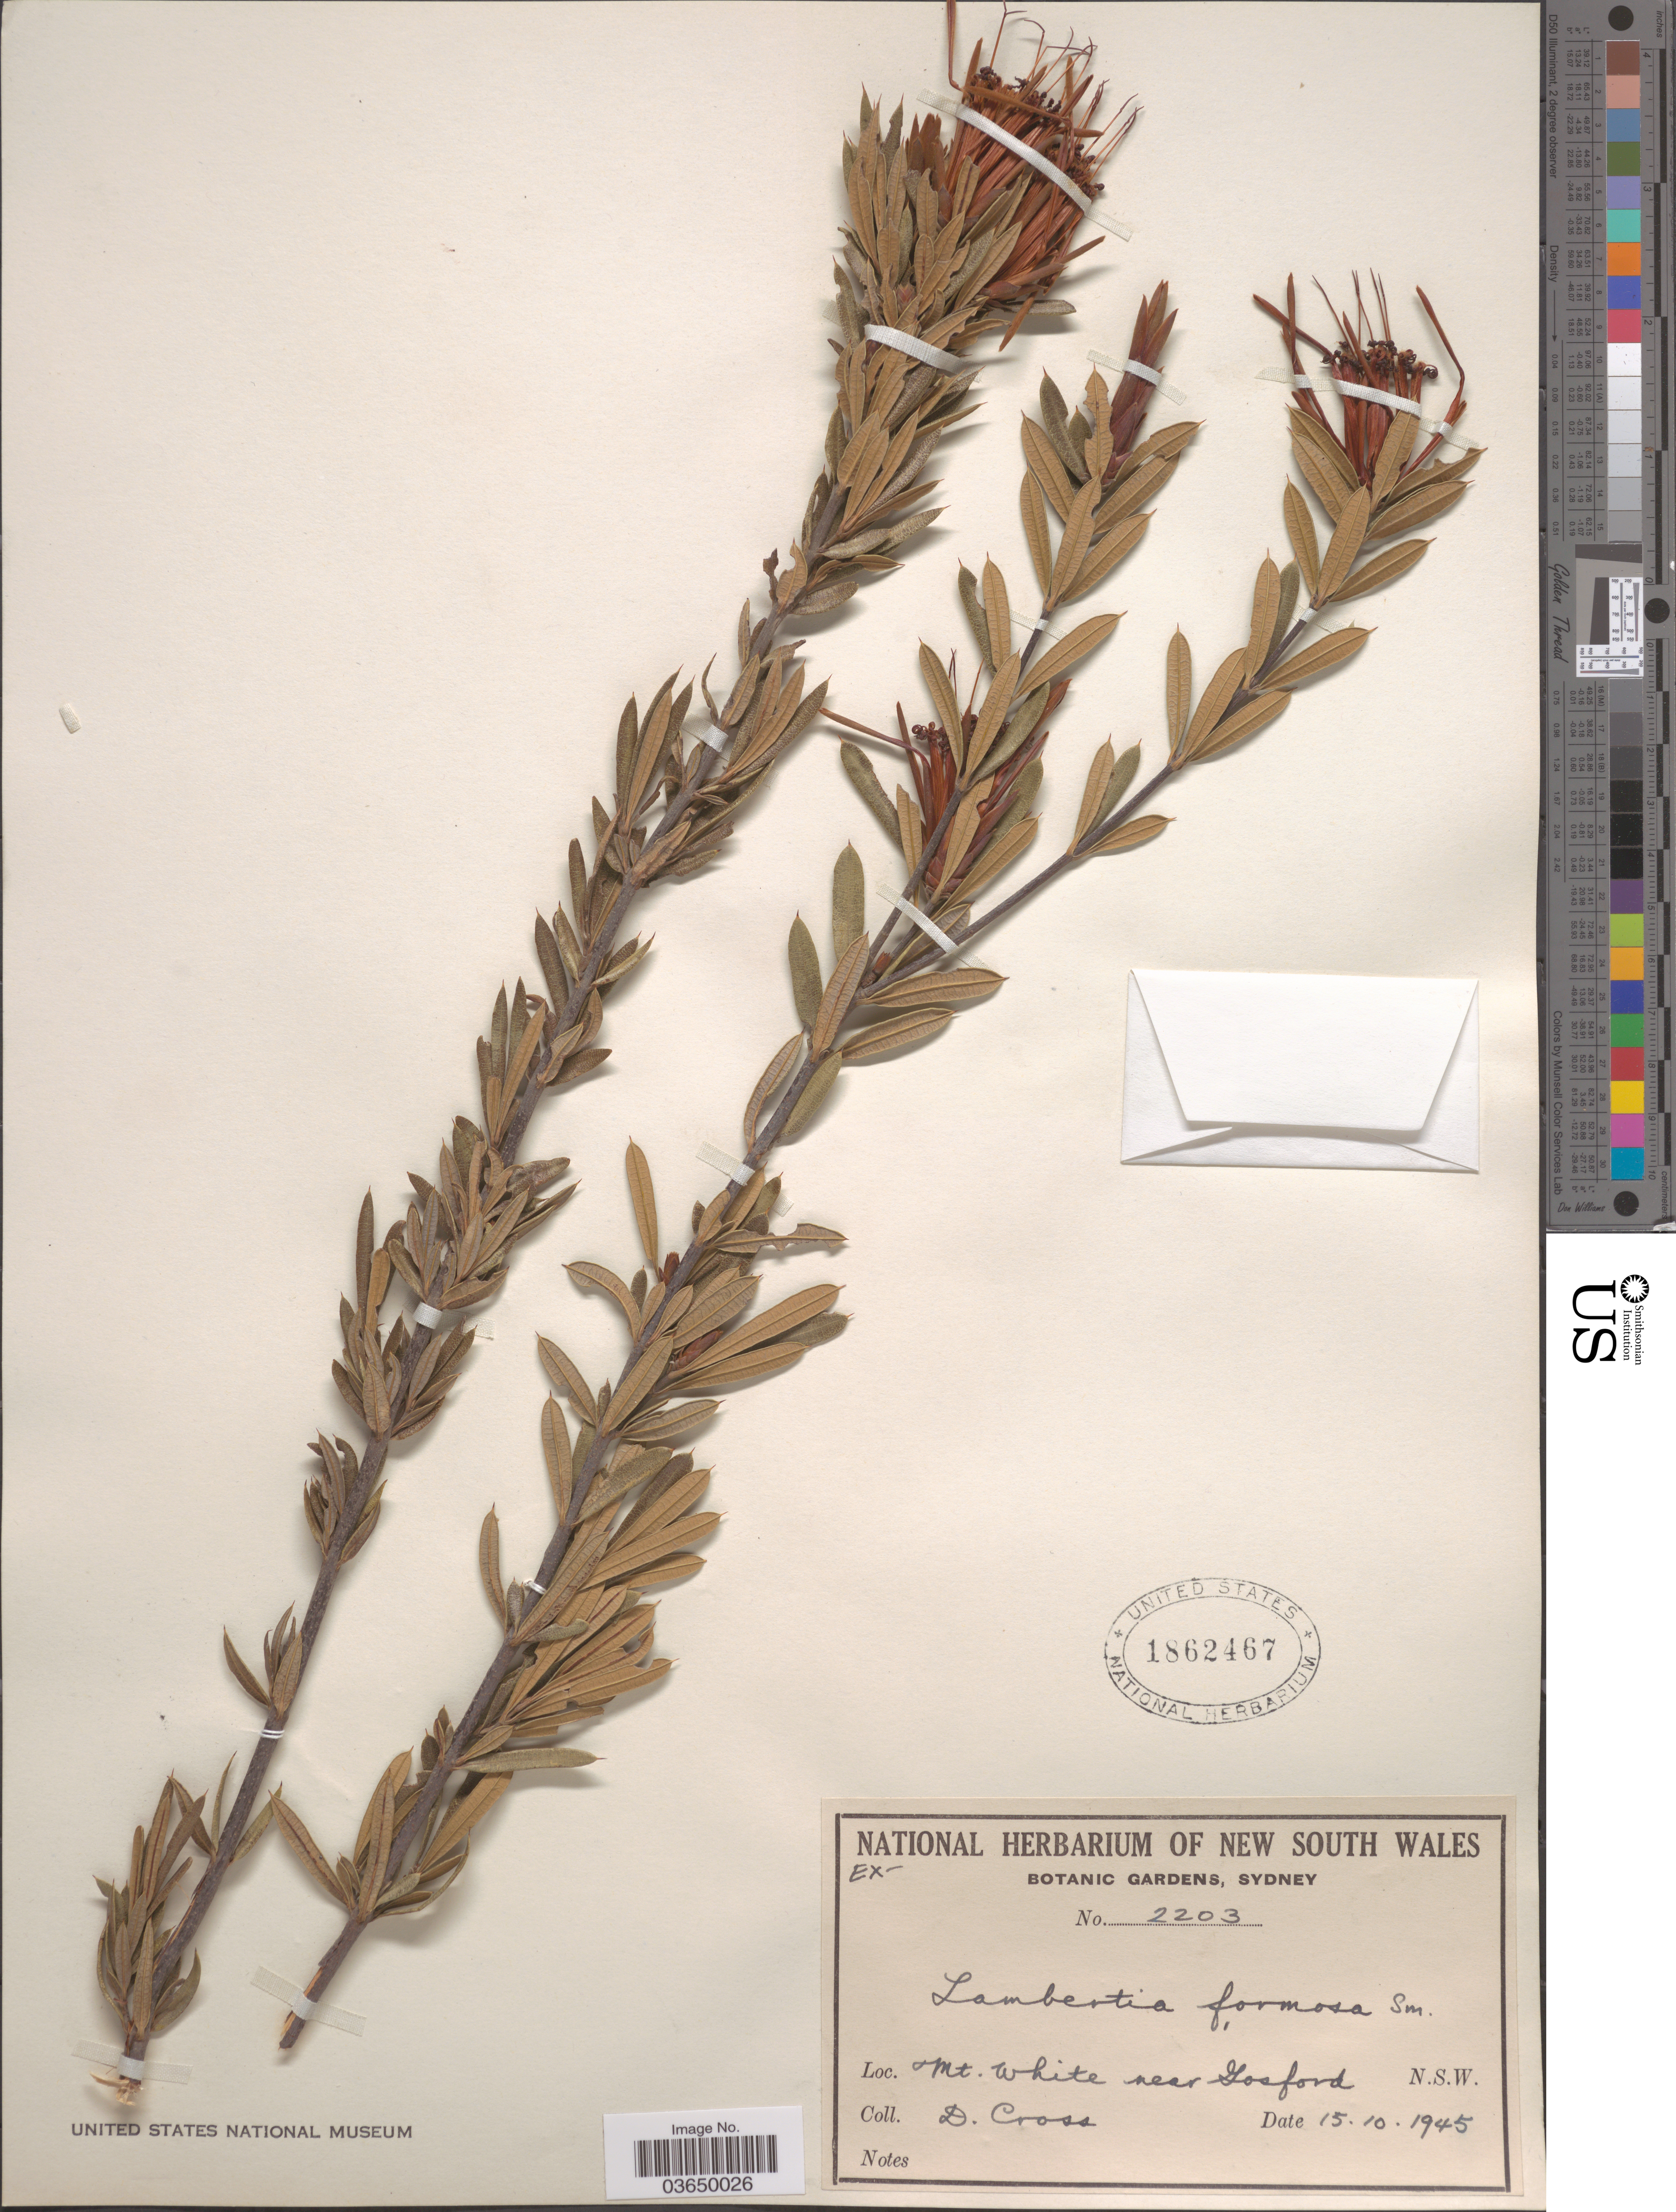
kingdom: Plantae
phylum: Tracheophyta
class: Magnoliopsida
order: Proteales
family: Proteaceae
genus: Lambertia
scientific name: Lambertia formosa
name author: L.S. Sm.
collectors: D. Cross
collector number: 2203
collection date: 1945-10-15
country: Australia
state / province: New South Wales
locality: Mt. White near Gosford.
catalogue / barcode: US 1862467